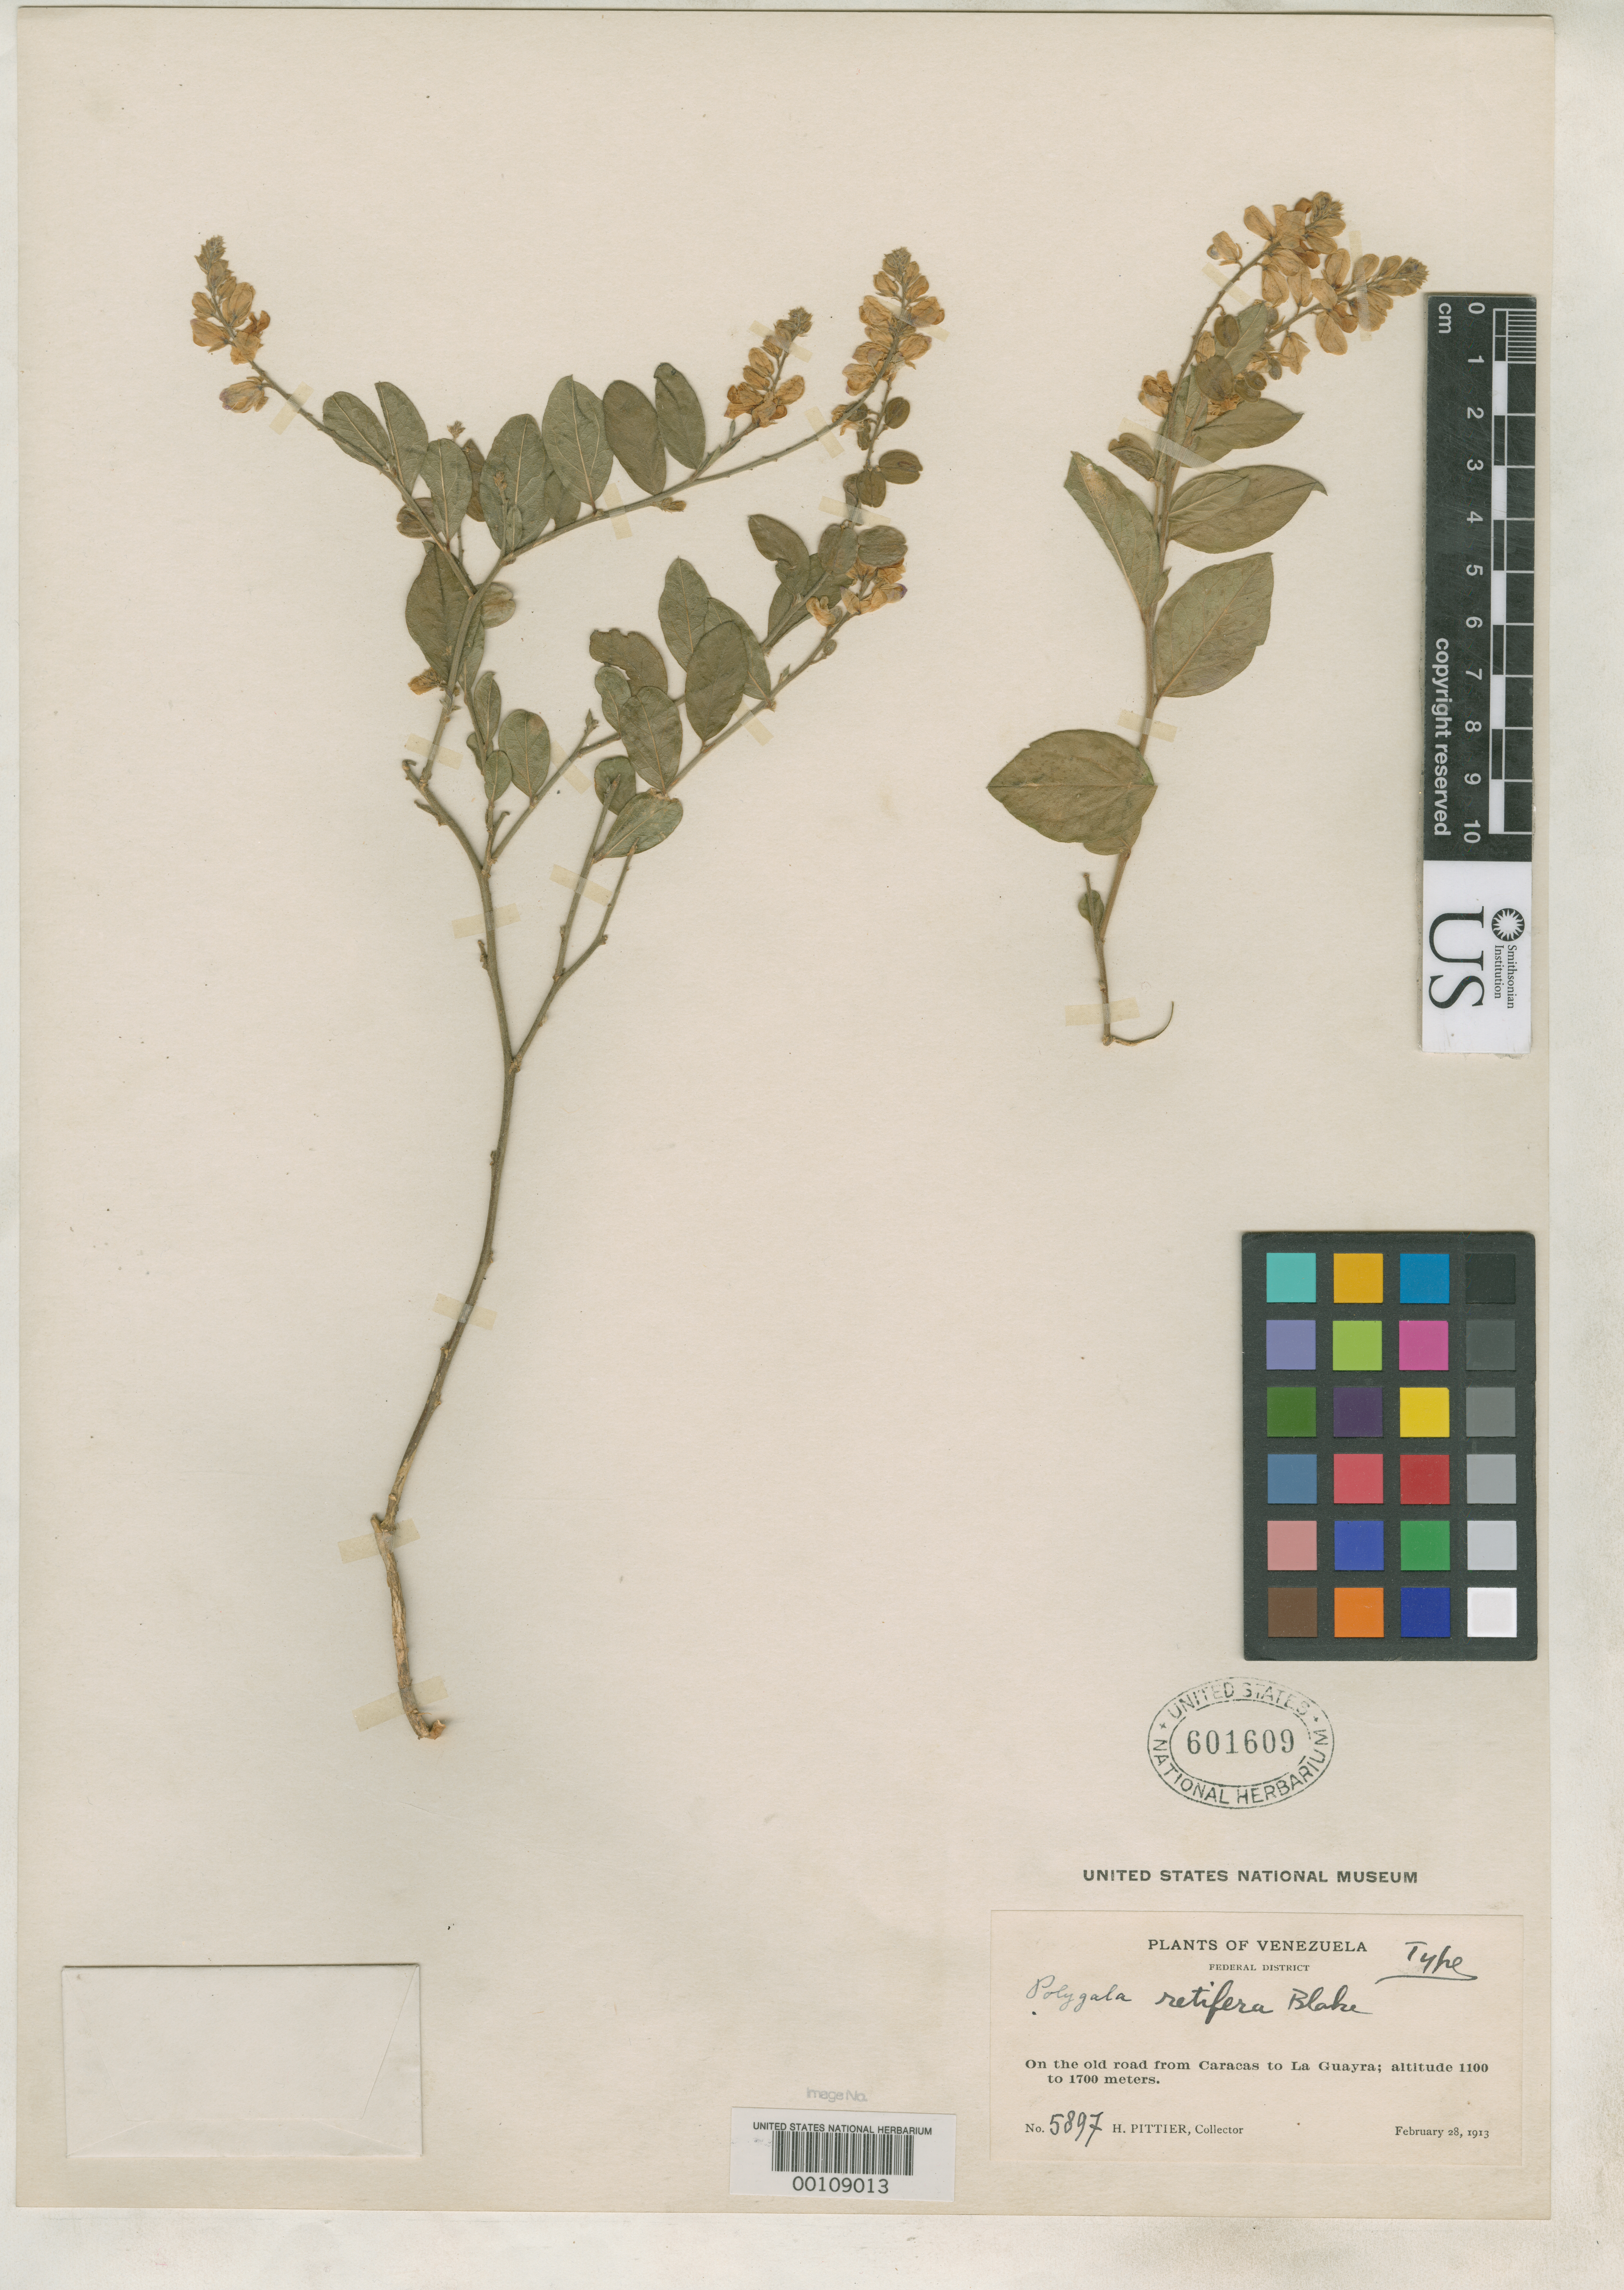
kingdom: Plantae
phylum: Tracheophyta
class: Magnoliopsida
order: Fabales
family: Polygalaceae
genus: Polygala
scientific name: Polygala retifera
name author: S.F. Blake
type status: Holotype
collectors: H. F. Pittier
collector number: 5897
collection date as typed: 28 Feb 1913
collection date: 1913-02-28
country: Venezuela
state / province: Distrito Federal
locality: From Caracas to La Guayra.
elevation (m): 1100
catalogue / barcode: US 601609